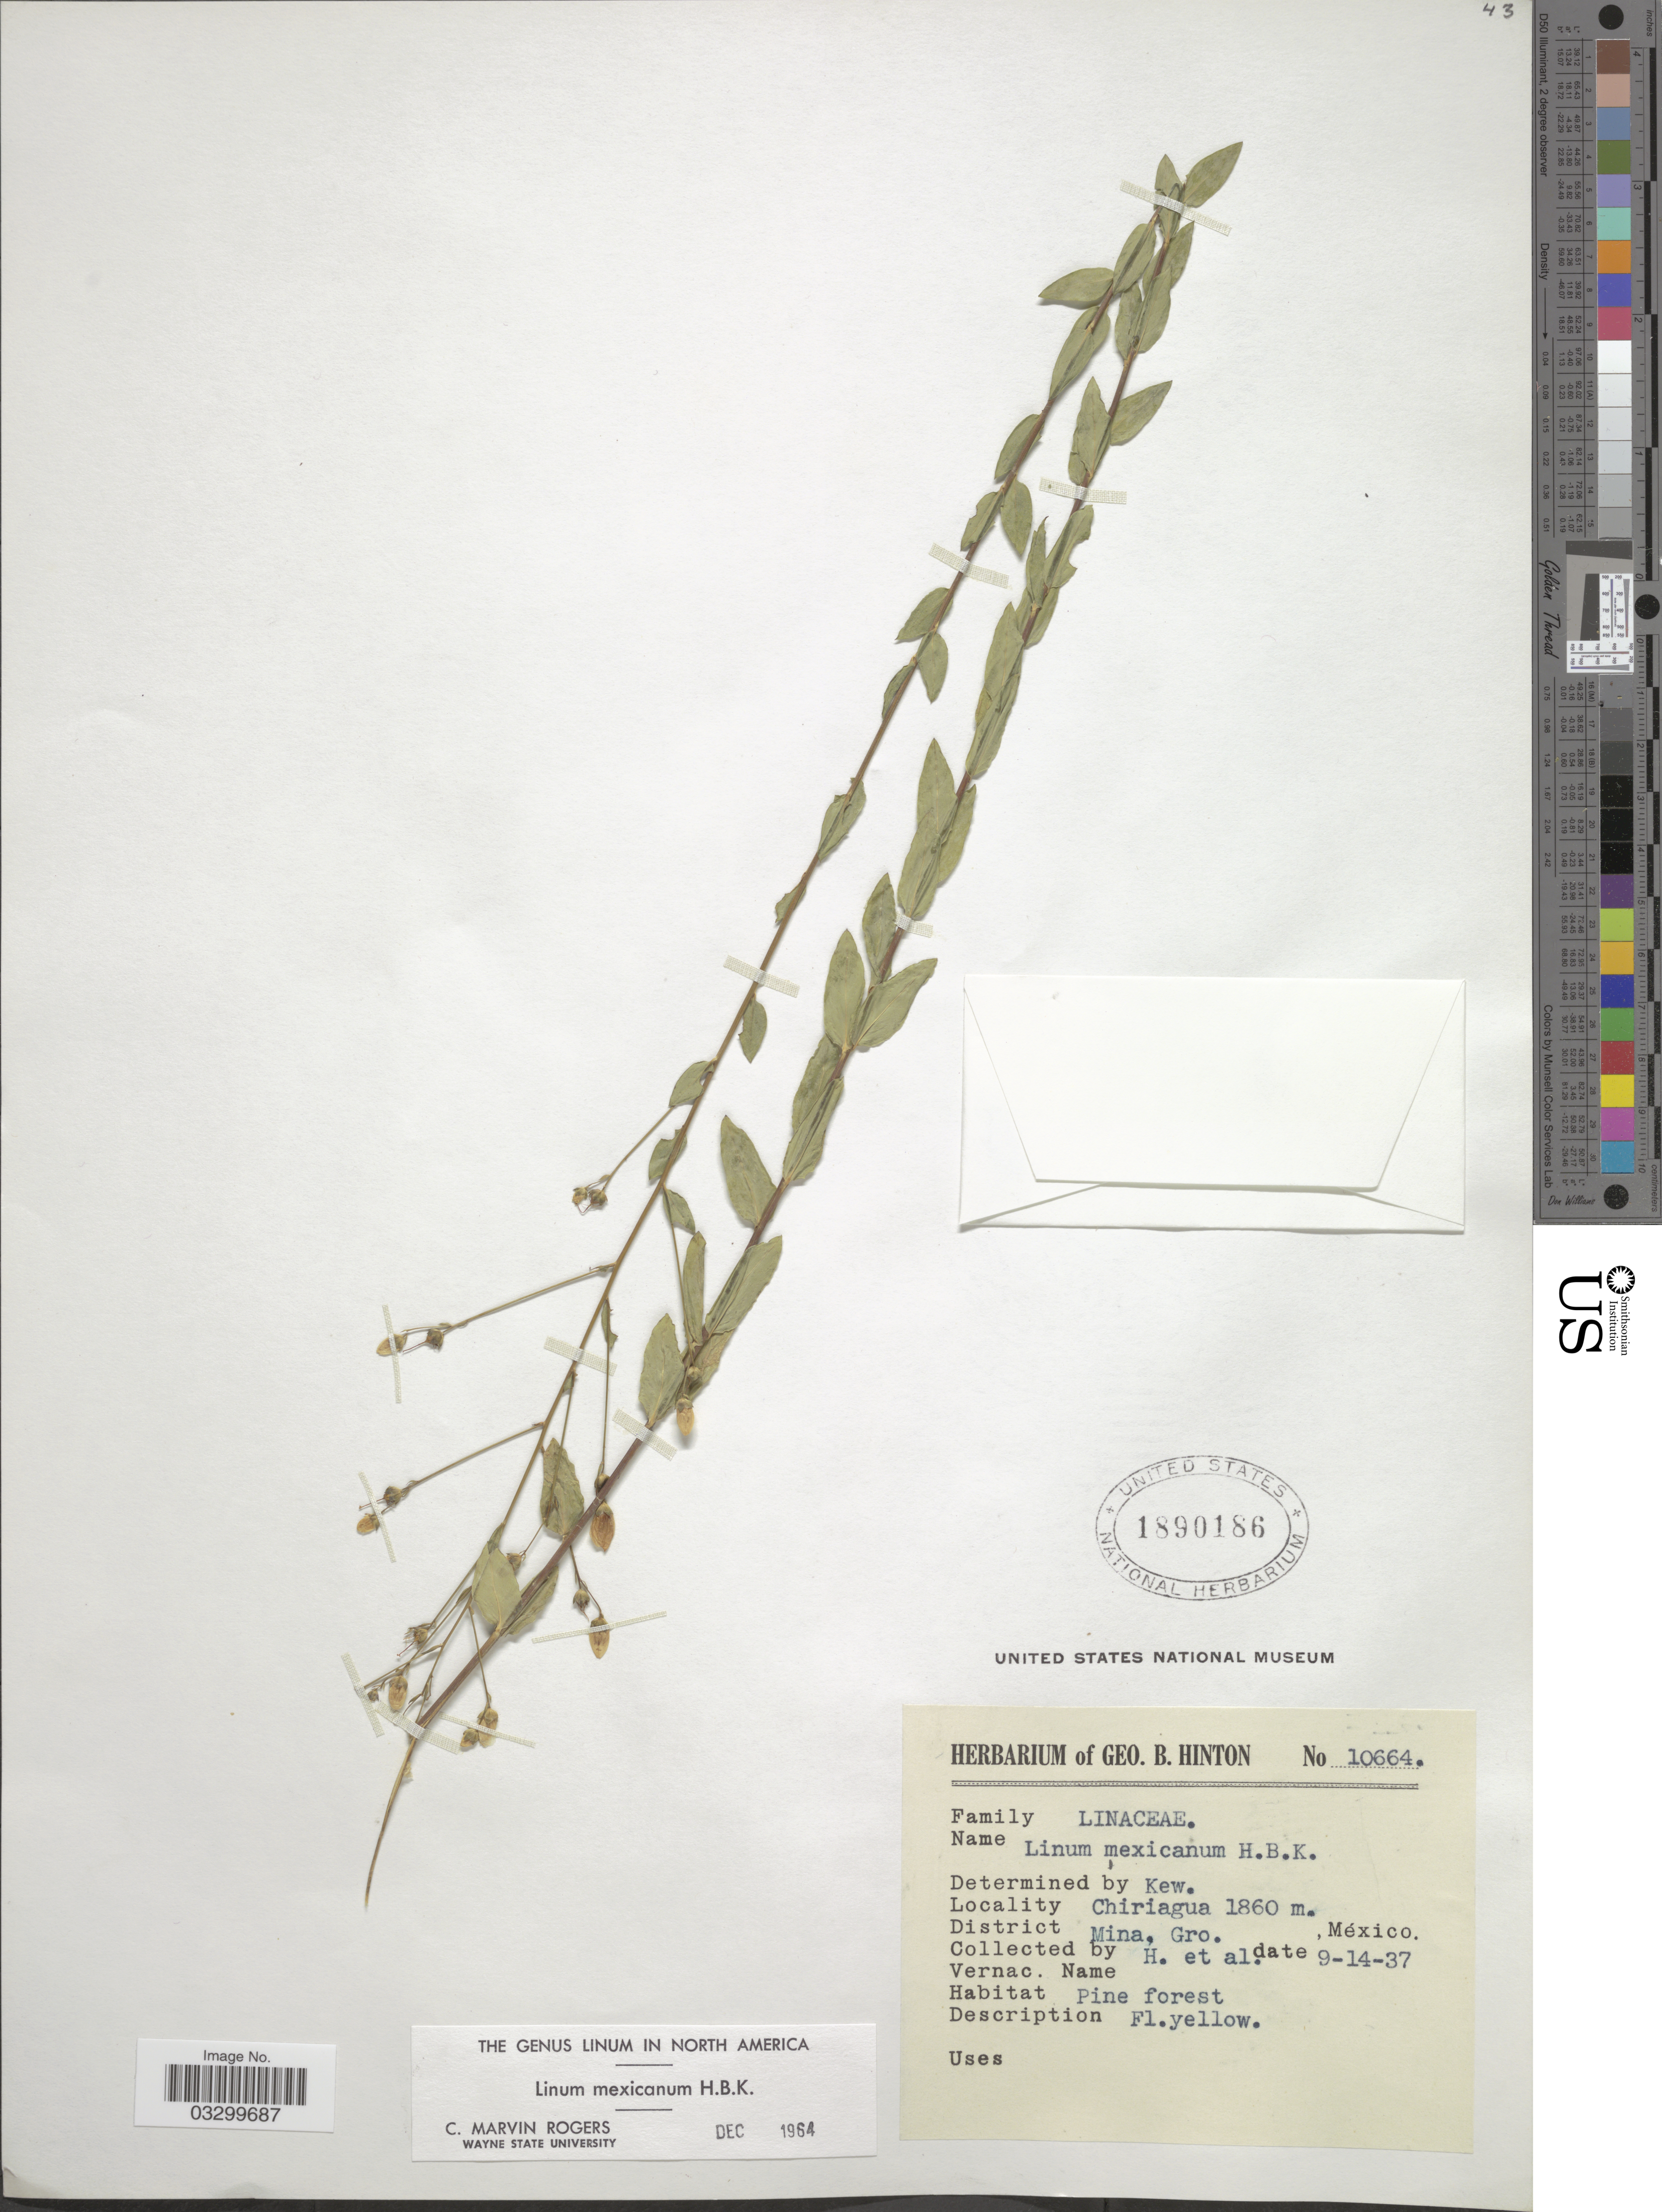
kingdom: Plantae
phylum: Tracheophyta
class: Magnoliopsida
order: Malpighiales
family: Linaceae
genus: Linum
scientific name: Linum mexicanum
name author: Kunth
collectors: G. B. Hinton & et al.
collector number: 10664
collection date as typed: Transcribed d/m/y: 14/9/37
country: Mexico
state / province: Guerrero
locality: Chiriagua, District Mina.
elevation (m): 1860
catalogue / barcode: US 1890186